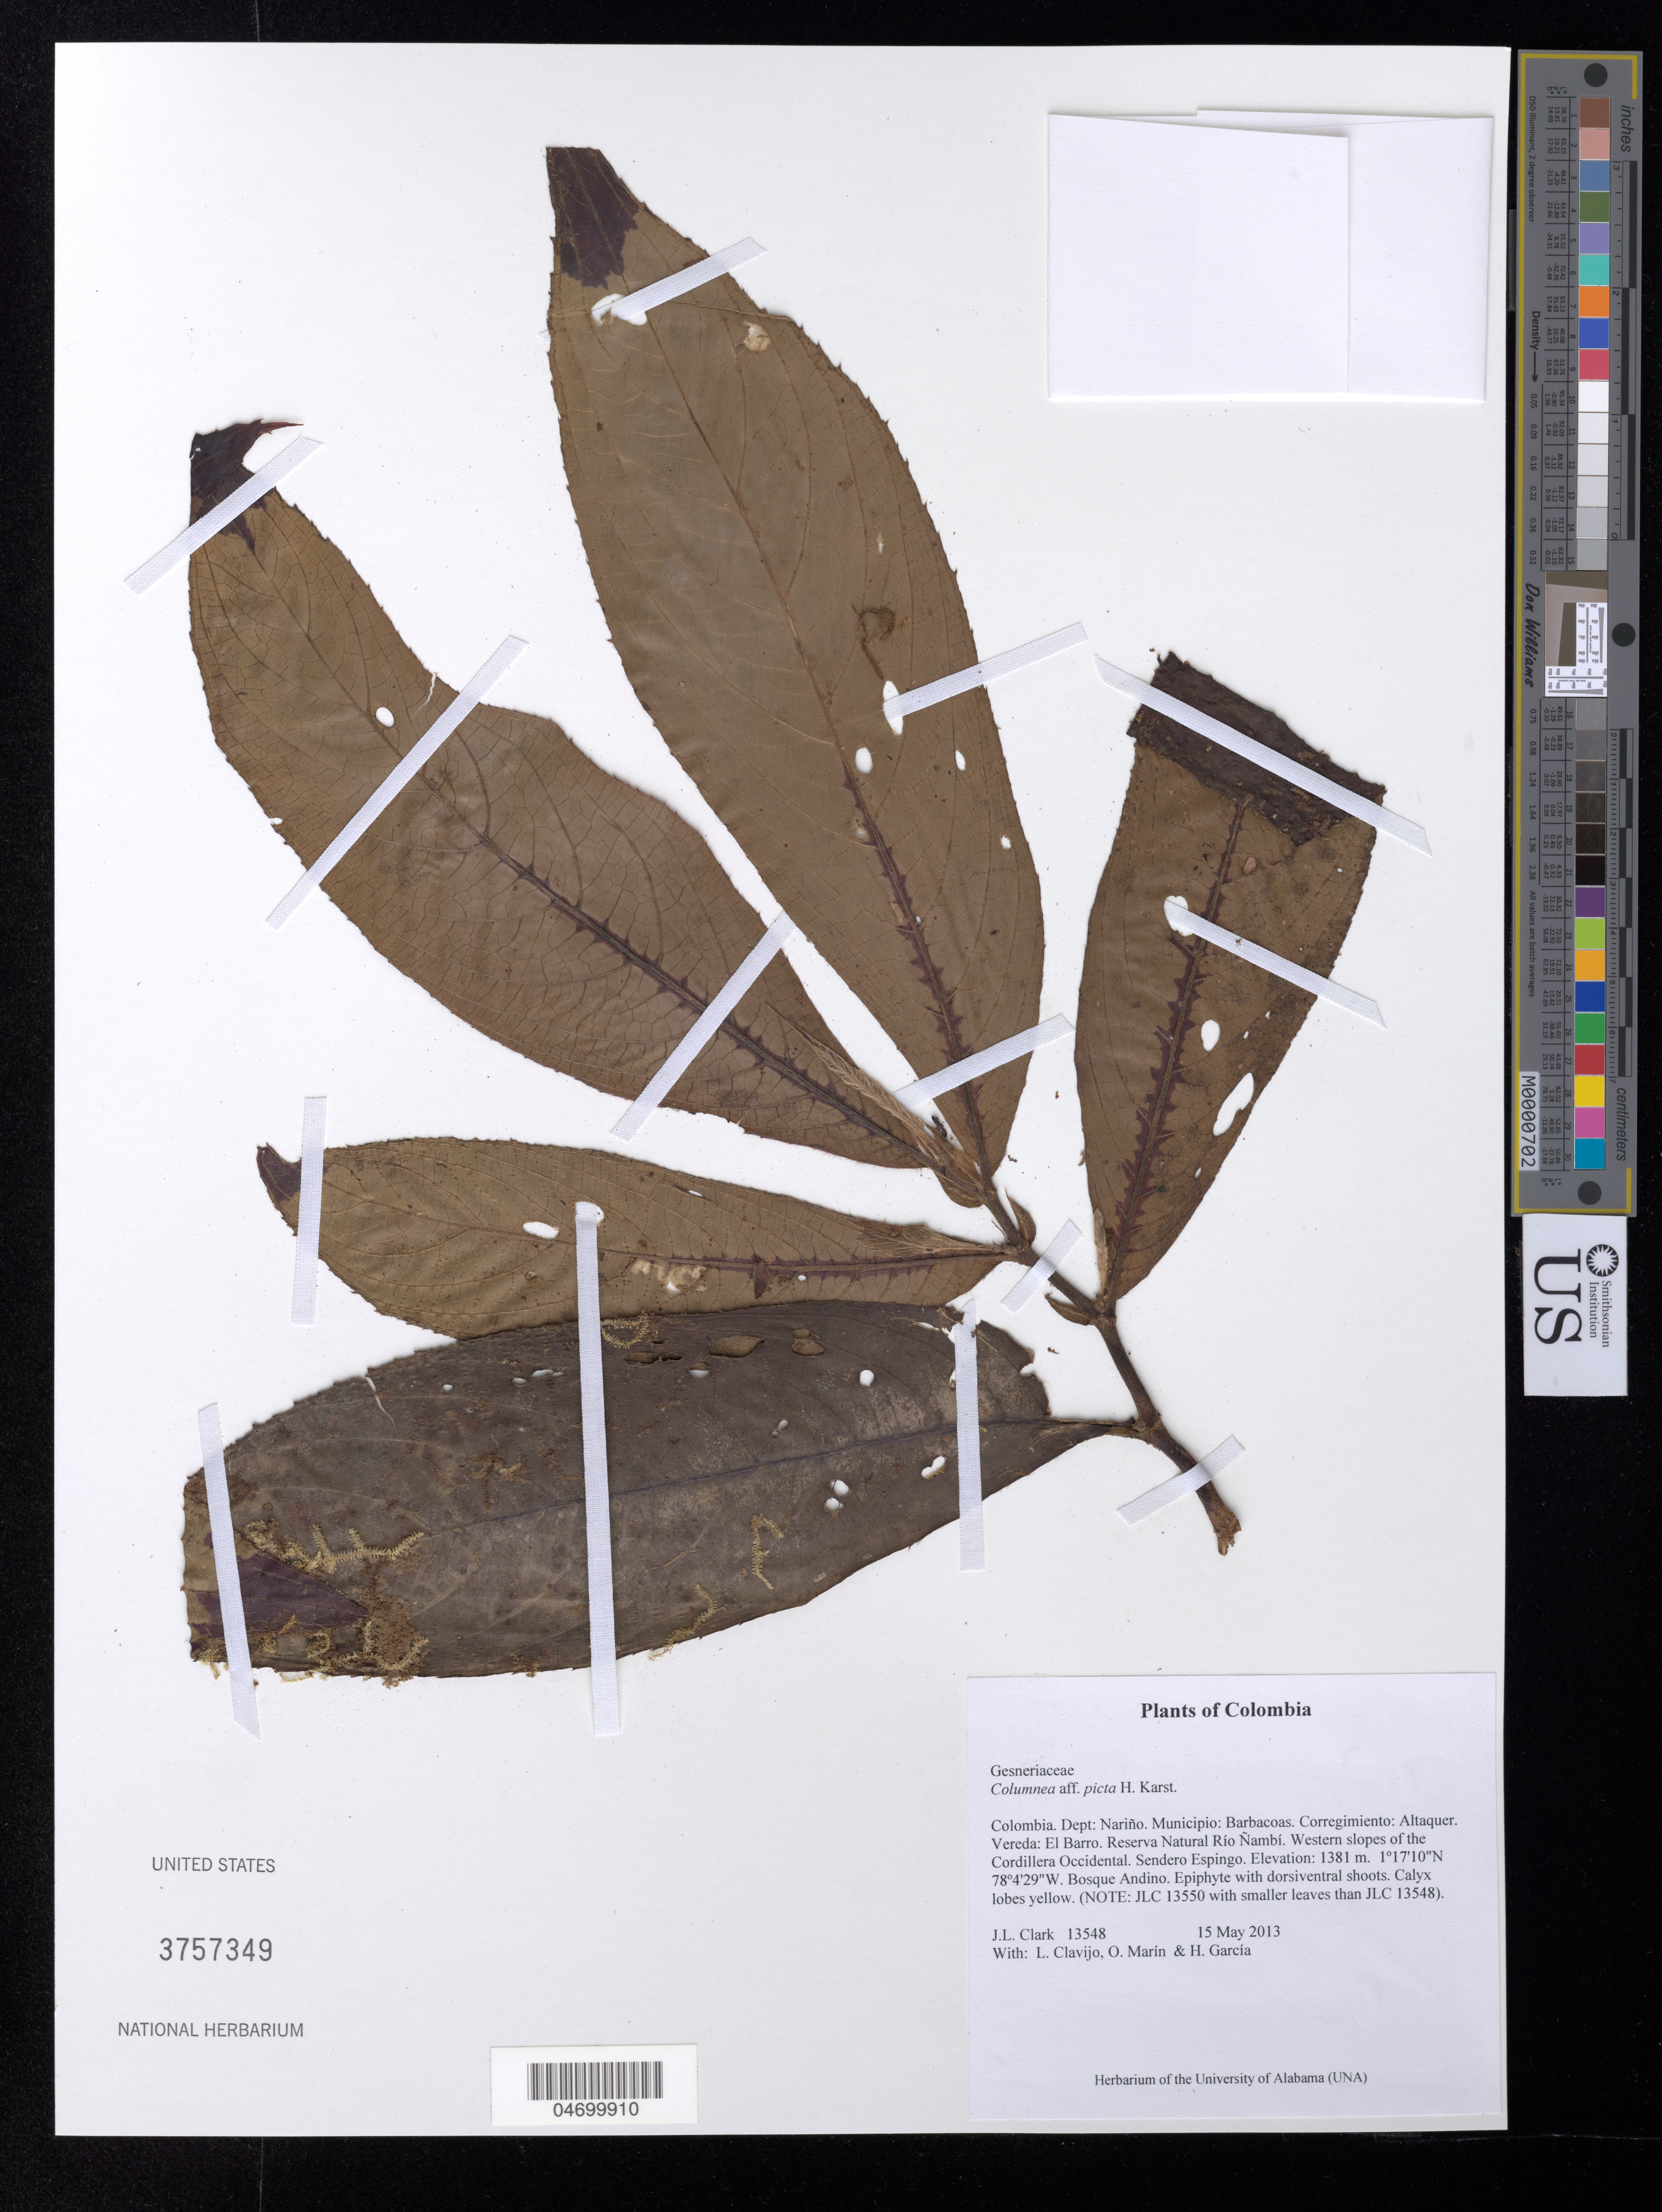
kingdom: Plantae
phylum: Tracheophyta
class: Magnoliopsida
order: Lamiales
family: Gesneriaceae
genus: Columnea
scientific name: Columnea karsteniana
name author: Singh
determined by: Skog, Laurence E.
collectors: J. L. Clark, L. Clavijo, J. Howieson & H. Garcia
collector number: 13548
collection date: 2013-05-15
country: Colombia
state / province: Nariño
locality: Dept: Nariño. Municipio: Barbacoas. Corregimiento: Altaquer. Vereda: El Barro. Reserva Natural Río Ñambi. Western slopes of the Cordillera Occidental. Sendero Espingo.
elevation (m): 1381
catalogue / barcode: US 3757349